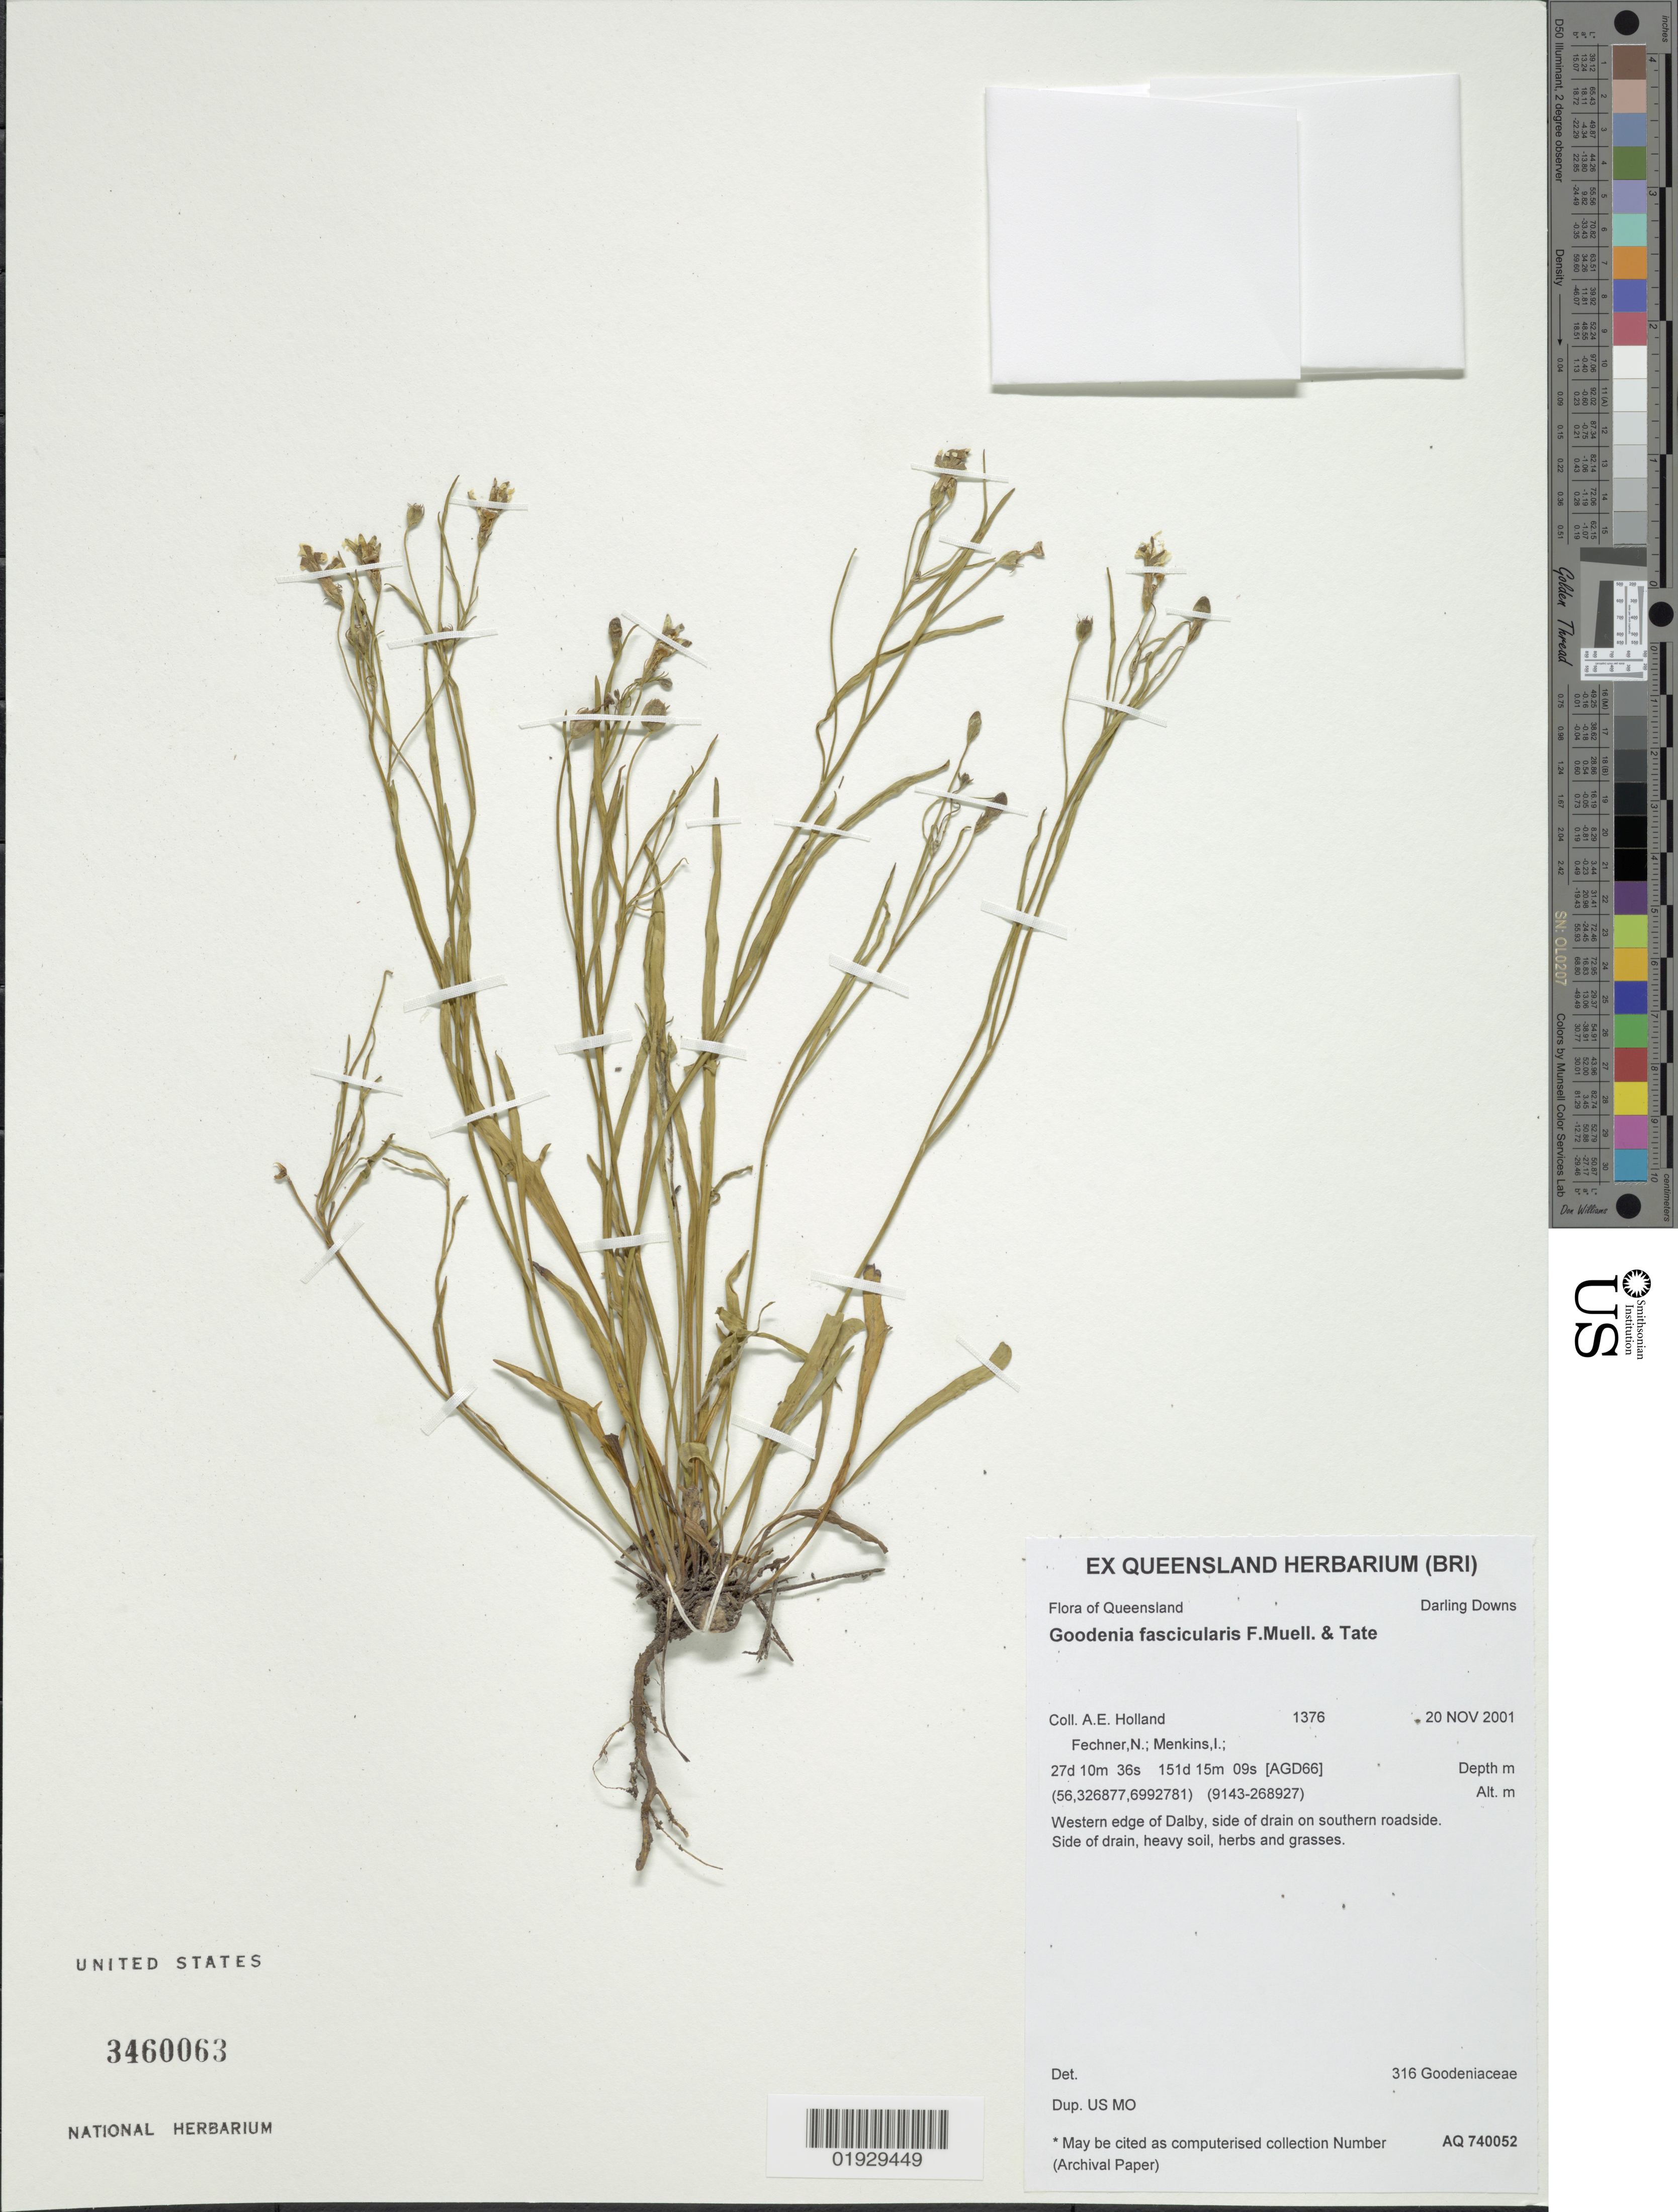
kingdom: Plantae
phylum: Tracheophyta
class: Magnoliopsida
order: Asterales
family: Goodeniaceae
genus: Goodenia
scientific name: Goodenia fascicularis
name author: F. Muell. & Tate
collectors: A. Holland, N. Fechner & I. Menkins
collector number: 1376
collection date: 2001-11-20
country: Australia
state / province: Queensland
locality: Darling Downs, [AGD66] (56.326877,6992781) (9143-268927), Western edge of Dalby, side of drain on southern roadside.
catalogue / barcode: US 3460063